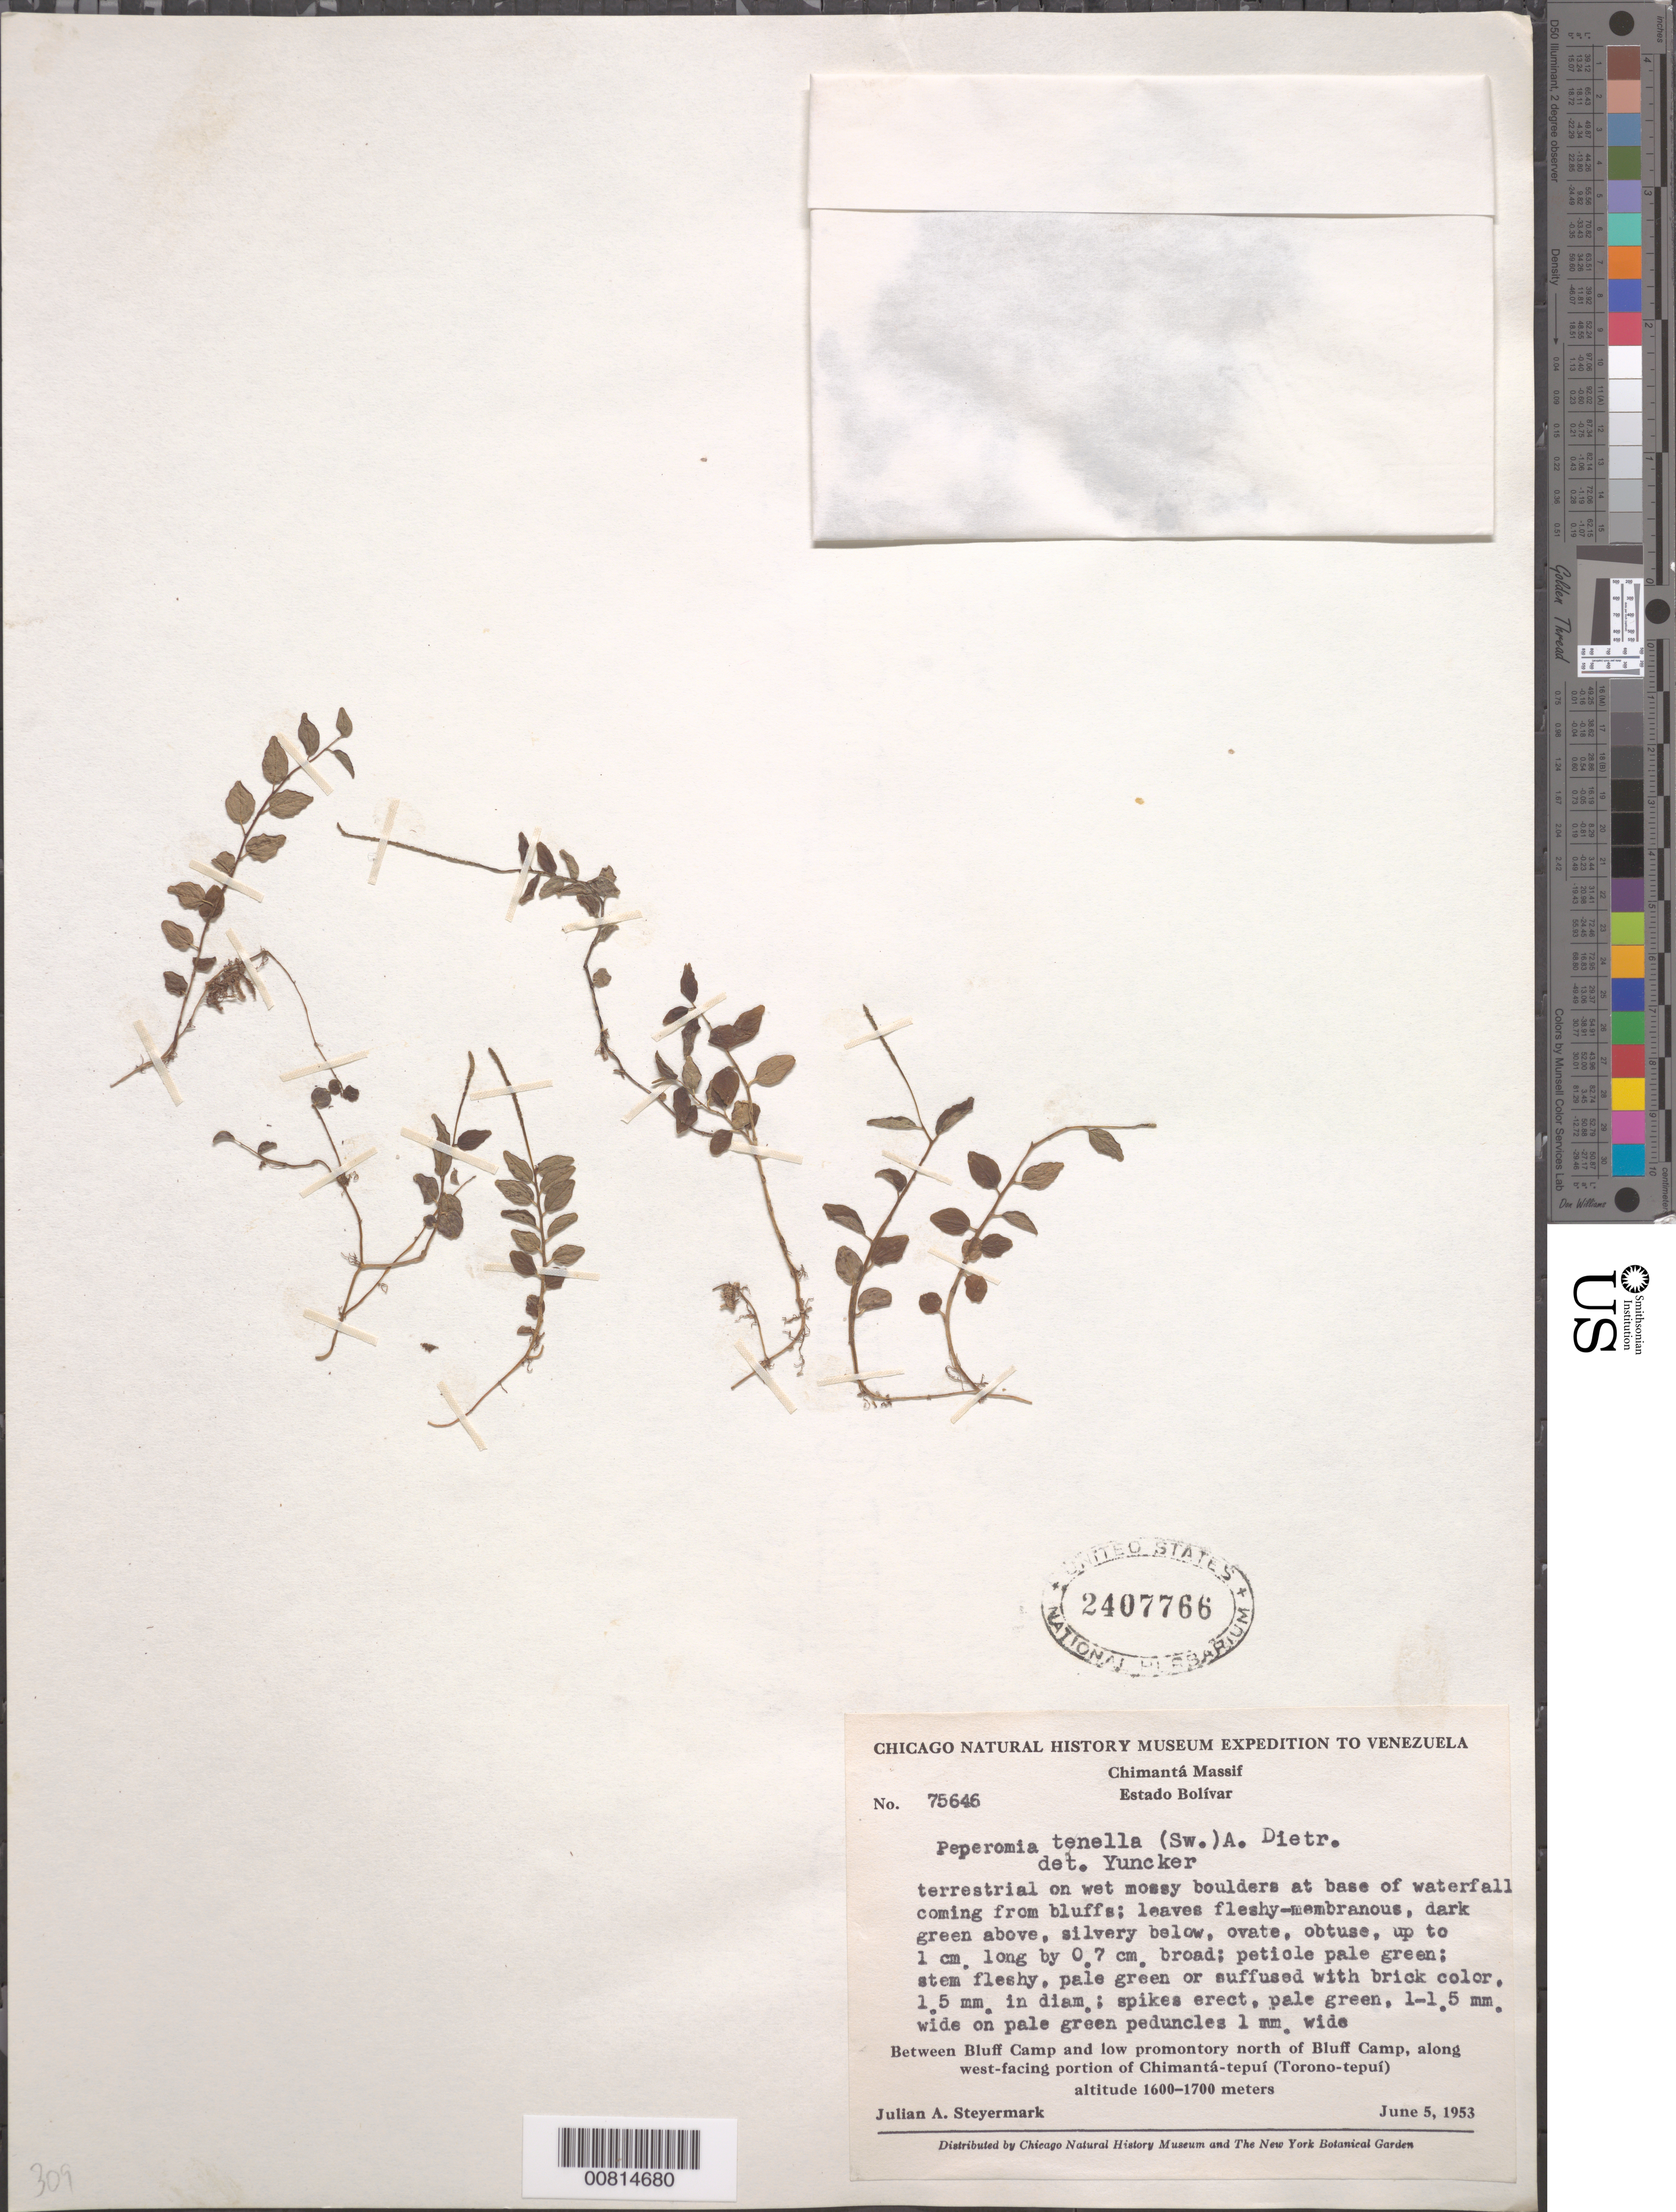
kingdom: Plantae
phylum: Tracheophyta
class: Magnoliopsida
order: Piperales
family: Piperaceae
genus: Peperomia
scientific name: Peperomia tenella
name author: (Sw.) A. Dietr.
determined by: Yuncker, T. G.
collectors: J. Steyermark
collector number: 75646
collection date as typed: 5-Jun-53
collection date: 1953-06-05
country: Venezuela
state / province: Bolívar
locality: Chimantá-tepuí (Torono-tepuí), between Bluff Camp and promontory N of Bluff Camp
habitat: Wet mossy boulders at base of waterfall coming from bluffs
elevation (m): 1600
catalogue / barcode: US 2407766